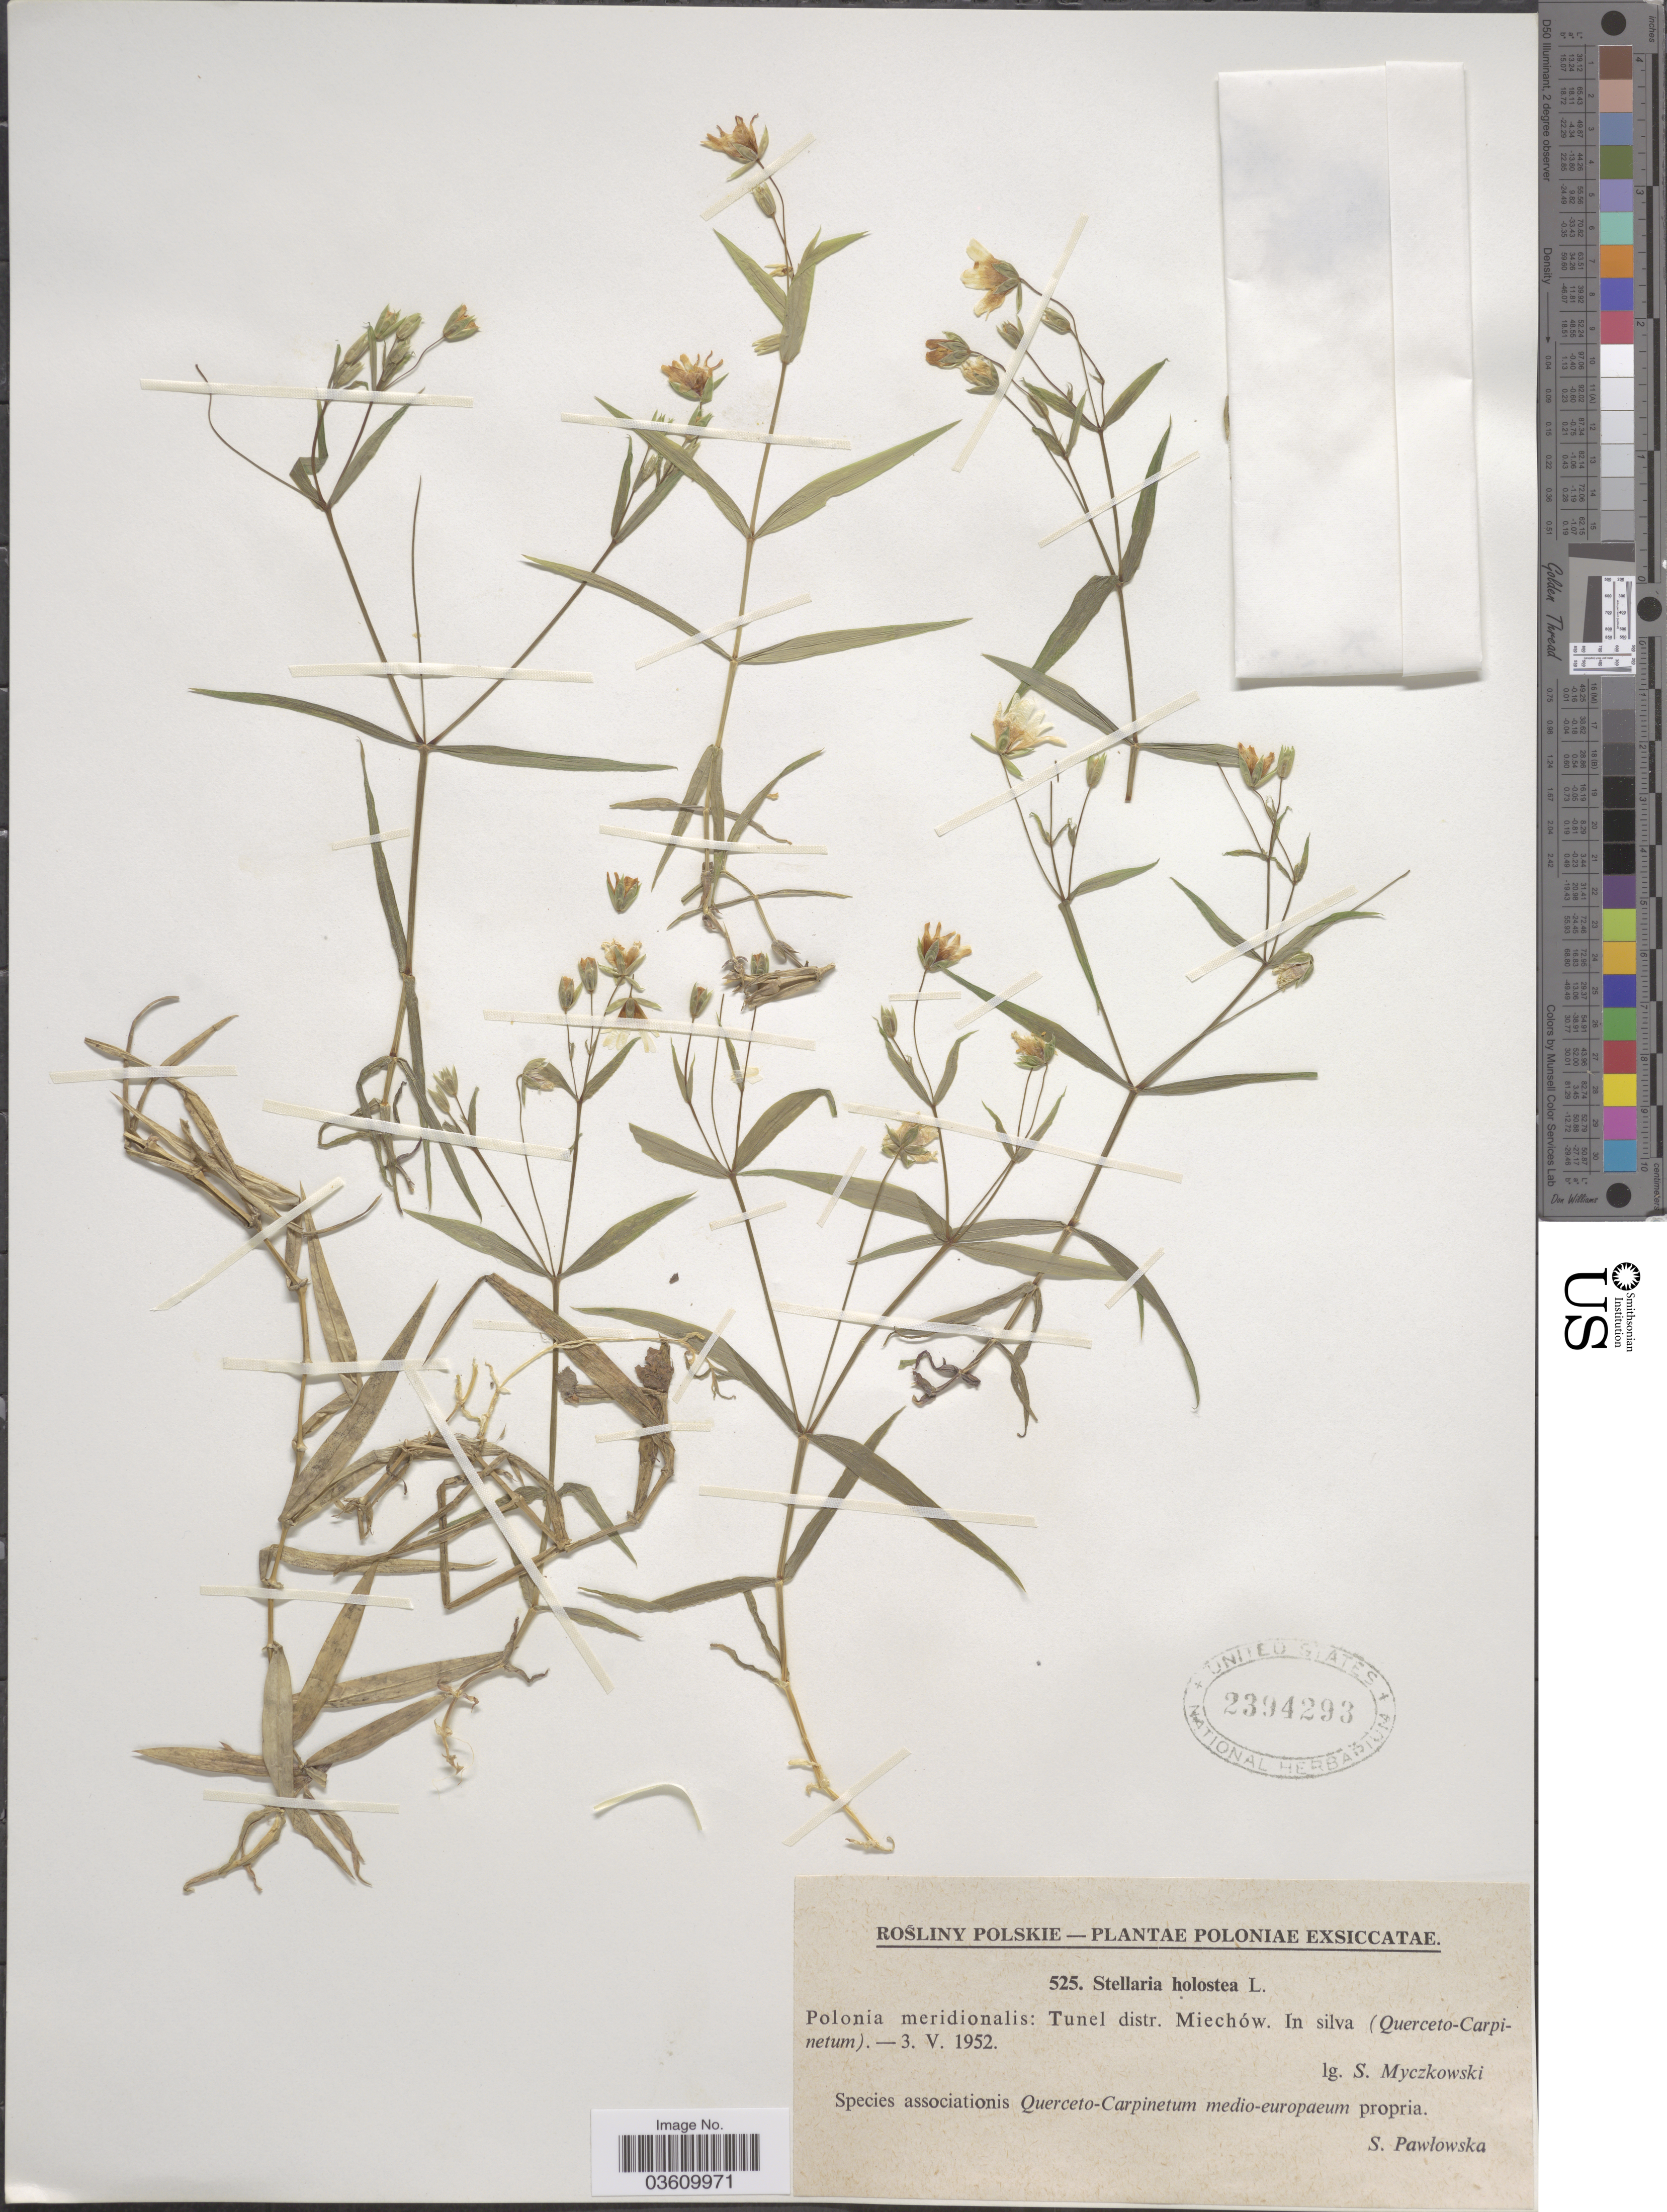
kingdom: Plantae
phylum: Tracheophyta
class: Magnoliopsida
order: Caryophyllales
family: Caryophyllaceae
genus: Rabelera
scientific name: Rabelera holostea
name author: (L.) M.T. Sharples & E.A. Tripp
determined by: U.S. National Herbarium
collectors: S. Myczkowski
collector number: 525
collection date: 1952-05-03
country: Poland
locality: Polonia meridionalis: Tunel distr. Miechów. In silva (Querceto-Carpinetum).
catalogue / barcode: US 2394293